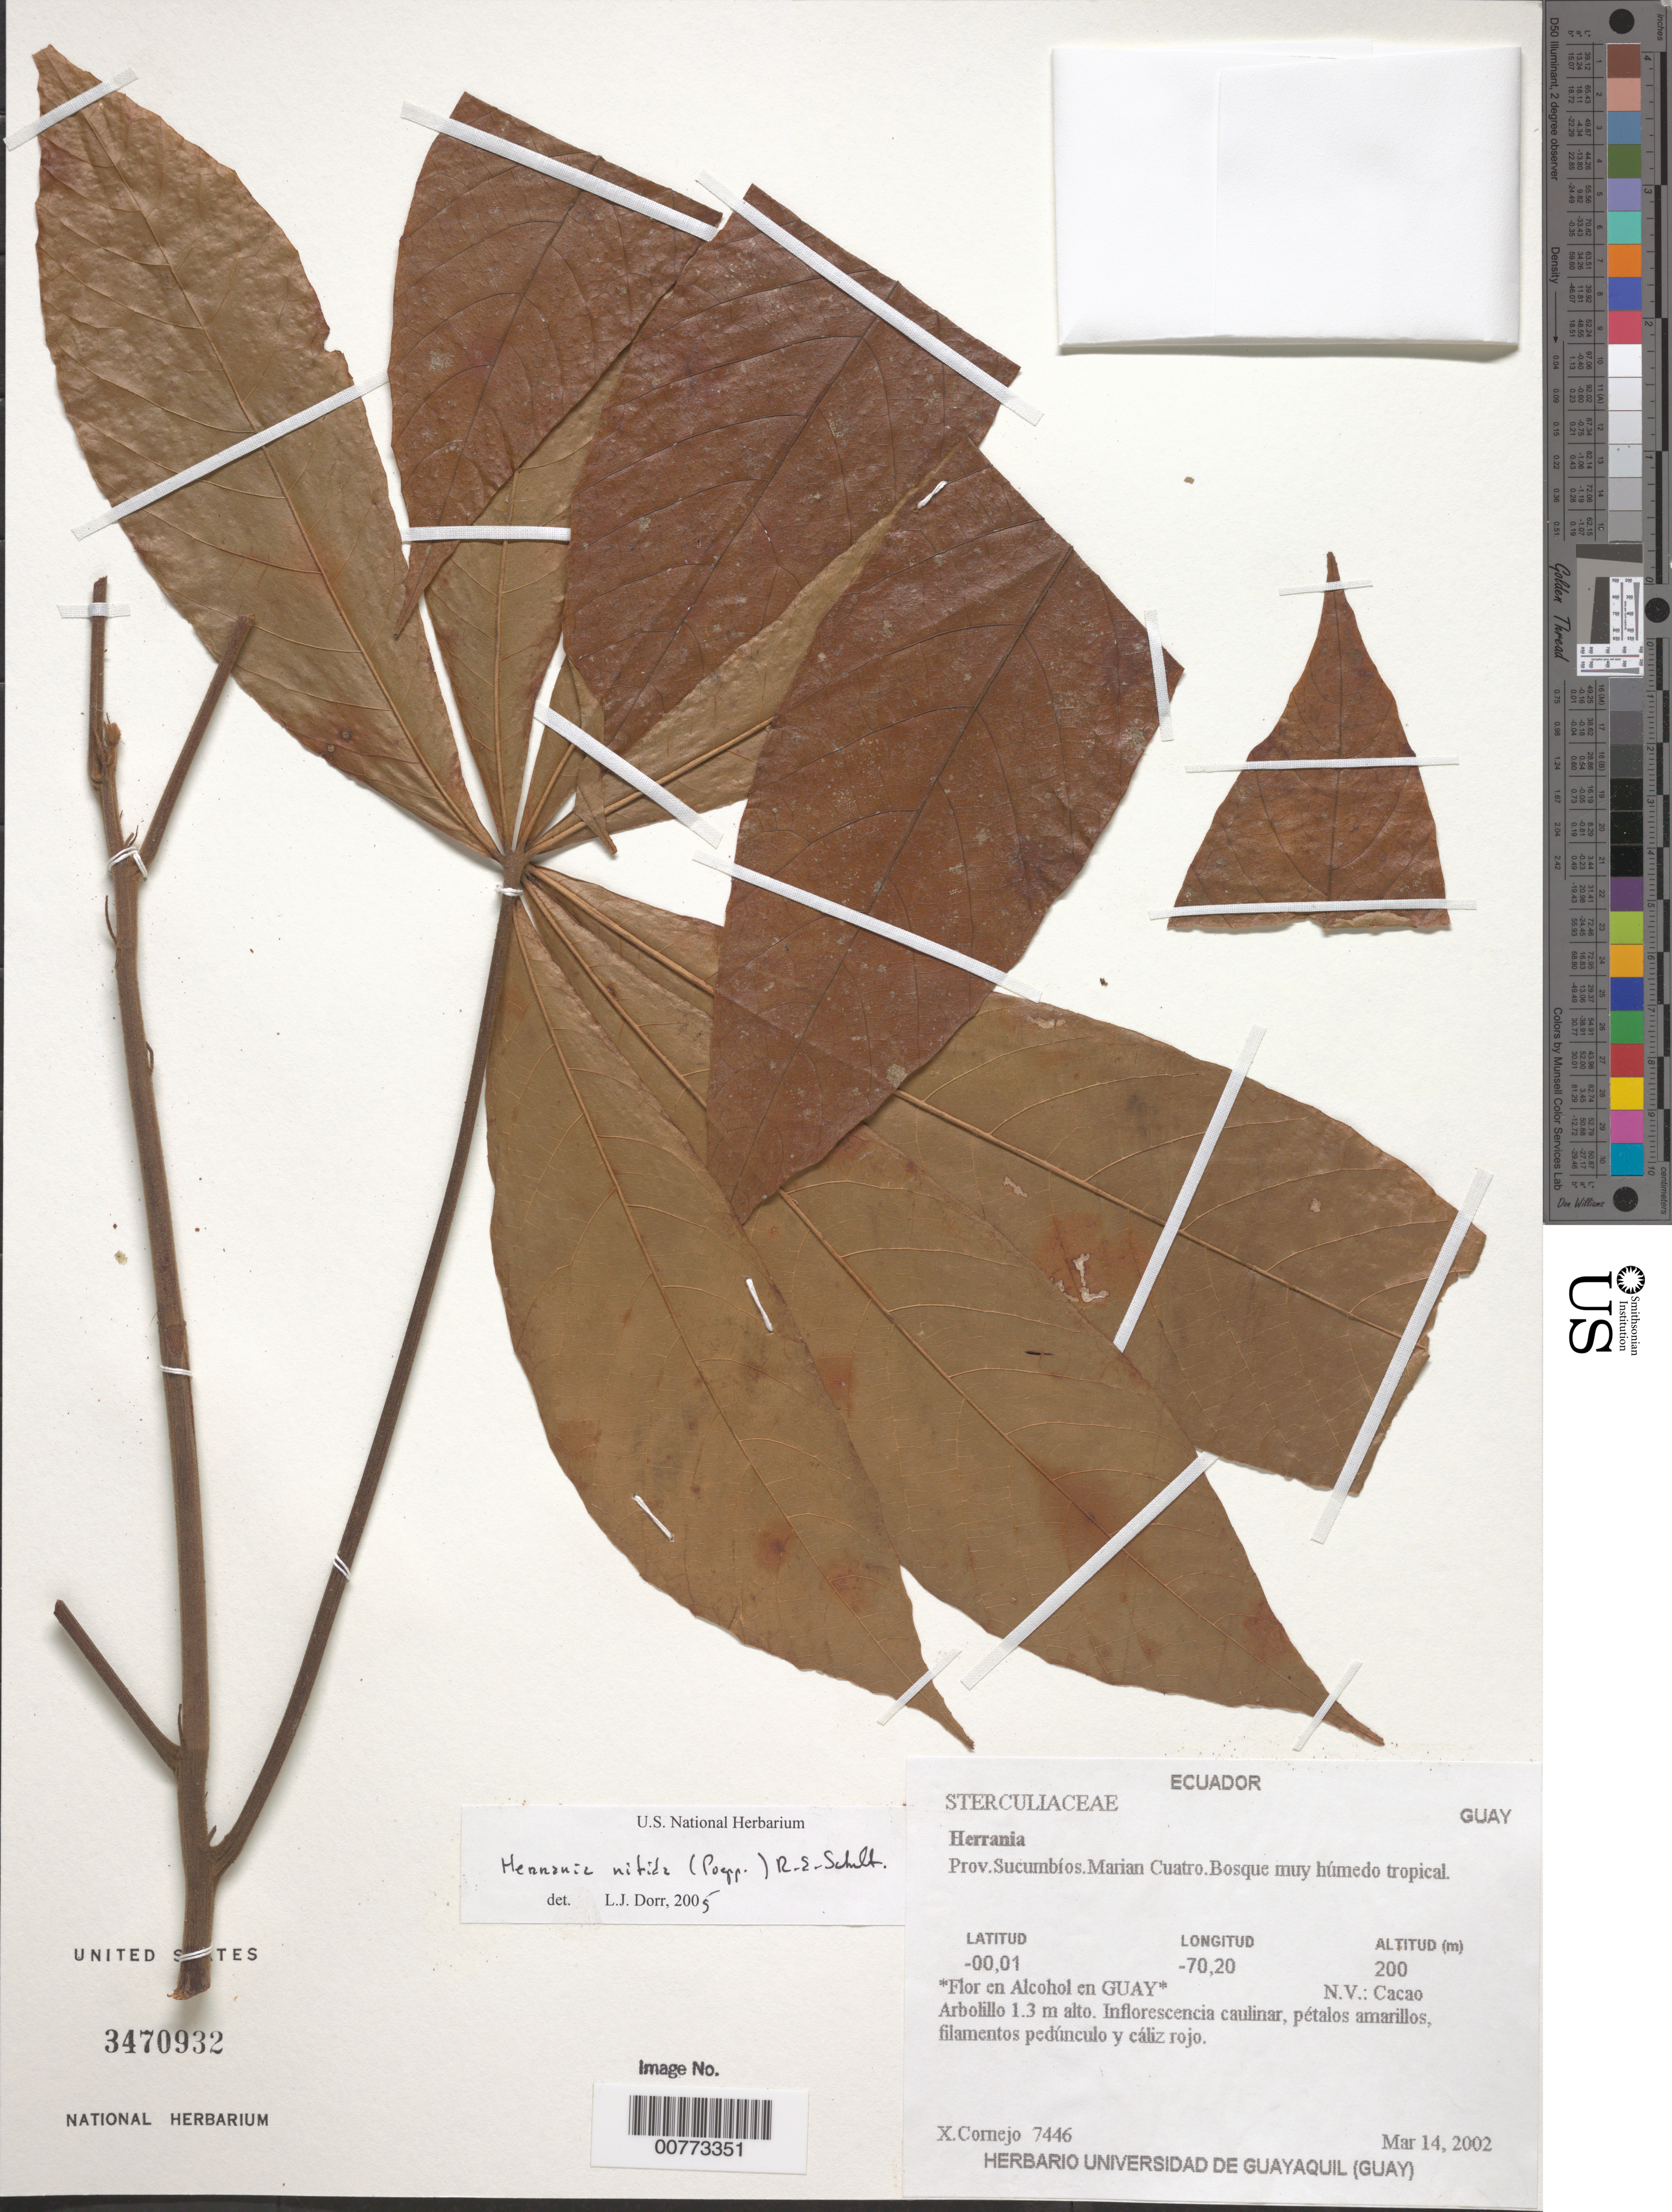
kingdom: Plantae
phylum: Tracheophyta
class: Magnoliopsida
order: Malvales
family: Malvaceae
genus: Herrania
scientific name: Herrania nitida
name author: (Poepp.) R.E. Schult.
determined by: Dorr, L. J., (BOT), Smithsonian Institution - National Museum of Natural History (UNITED STATES)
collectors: X. F. Cornejo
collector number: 7446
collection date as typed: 14 Mar 2002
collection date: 2002-03-14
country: Ecuador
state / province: Sucumbíos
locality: Marian Cuatro.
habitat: Bosque muy húmedo tropical.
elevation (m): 200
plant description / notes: Common name: Cacao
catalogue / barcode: US 3470932